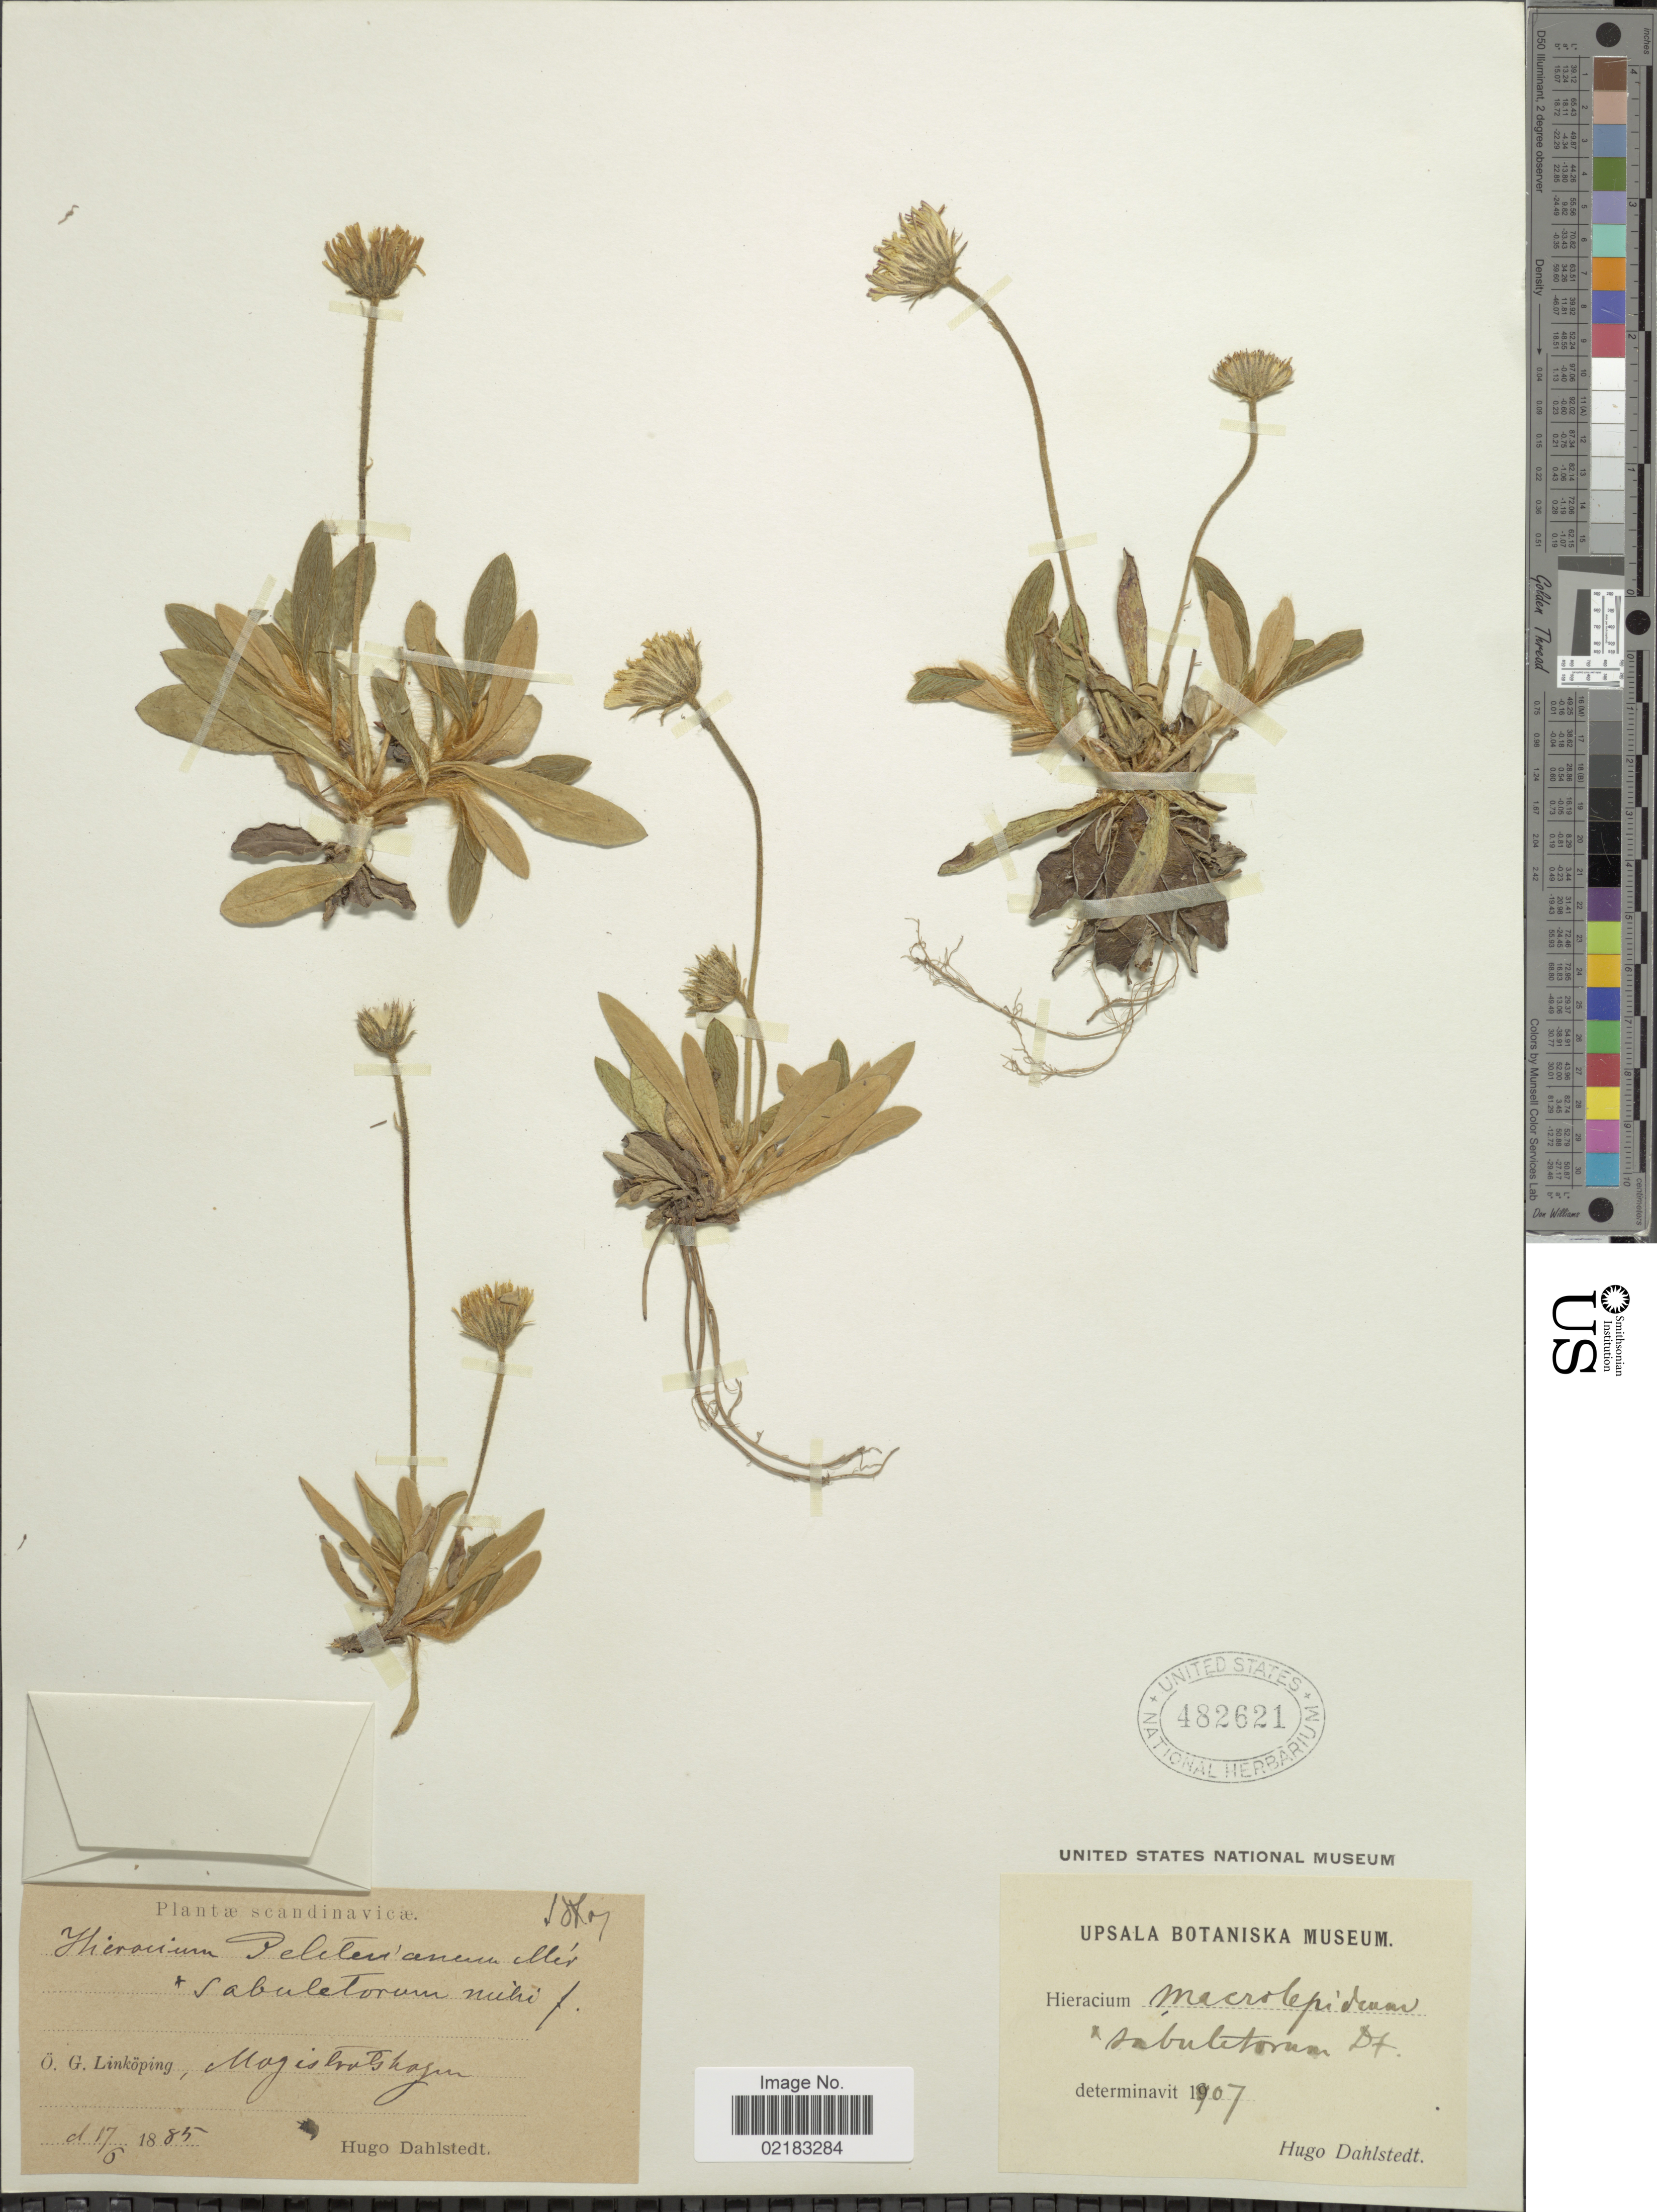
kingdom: Plantae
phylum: Tracheophyta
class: Magnoliopsida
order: Asterales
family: Asteraceae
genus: Pilosella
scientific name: Pilosella peleteriana subsp. subpeleteriana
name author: (Näg. & Peter) P. D. Sell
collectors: H. G. Dahlstedt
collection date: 1885-06-17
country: Sweden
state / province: Östergötland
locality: Scandinavicae: O.G. Linkoping, Magistratshagen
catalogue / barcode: US 482621